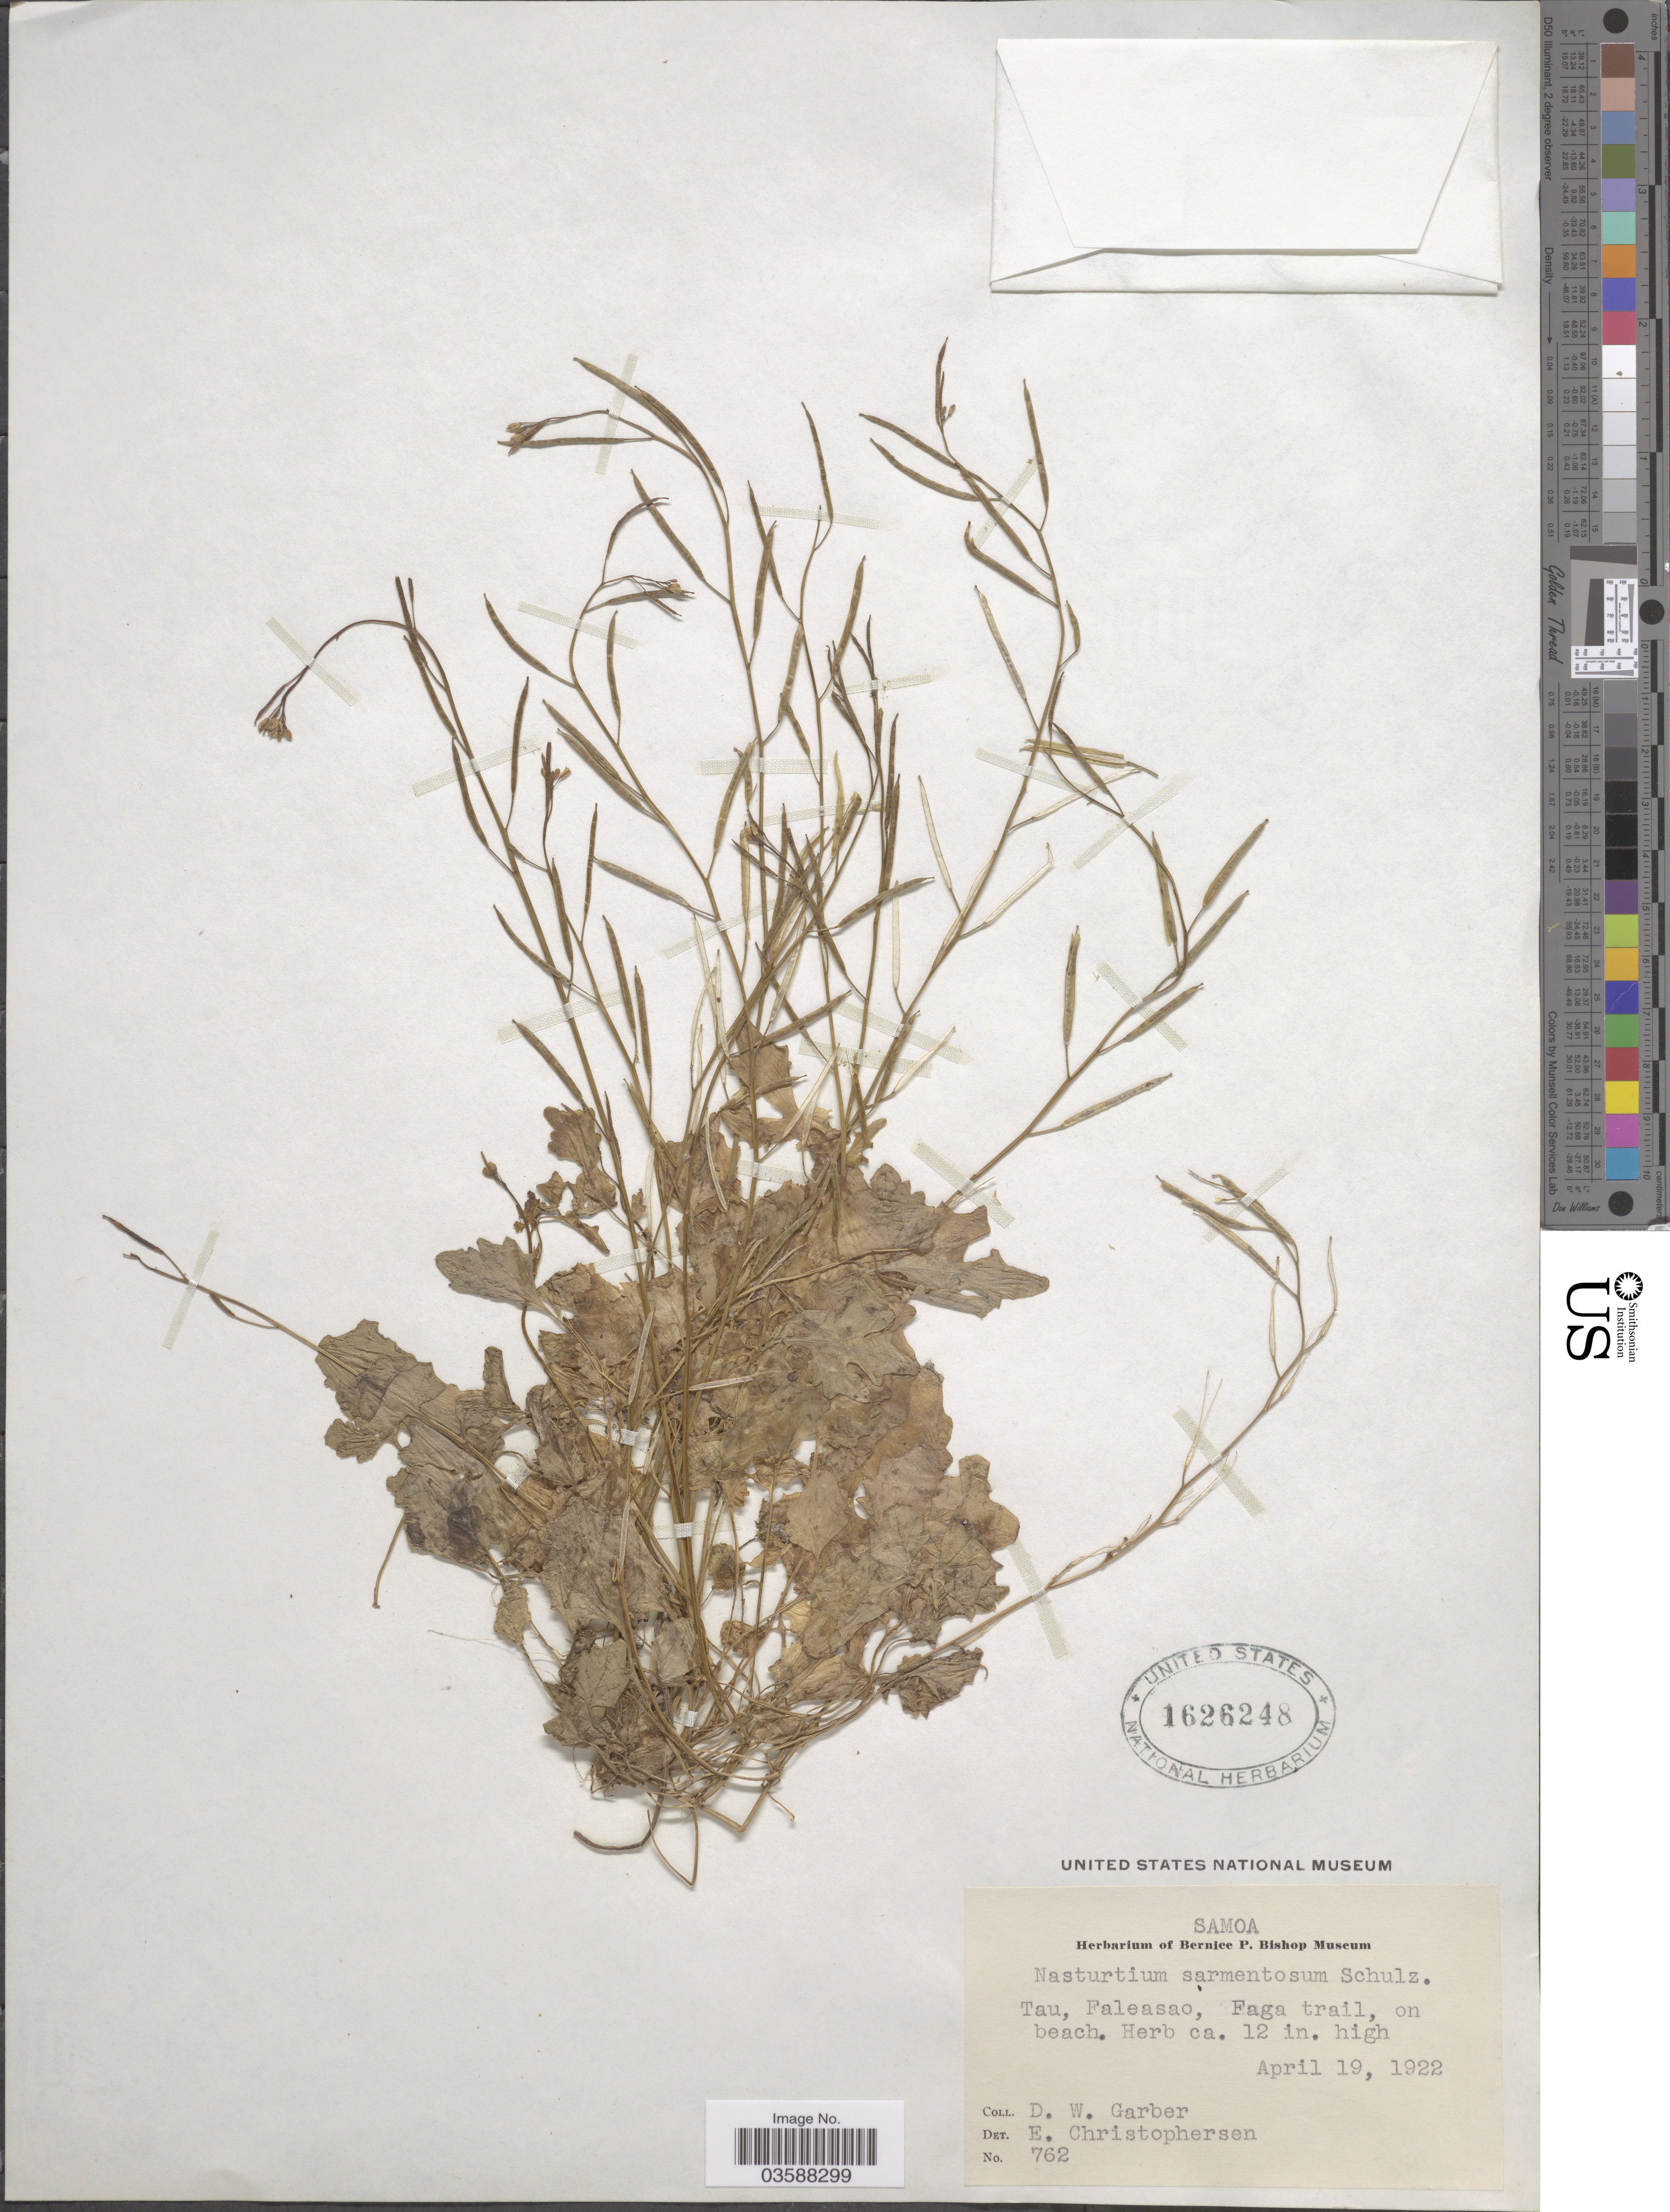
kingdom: Plantae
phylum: Tracheophyta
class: Magnoliopsida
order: Brassicales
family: Brassicaceae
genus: Rorippa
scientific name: Rorippa sarmentosa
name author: (Sol. ex G. Forst.) J.F. Macbr.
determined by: Strong, M. T., (US), Smithsonian Institution - National Museum of Natural History (UNITED STATES)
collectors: D. W. Garber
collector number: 762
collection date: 1922-04-19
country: American Samoa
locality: Tau, Faleasao, Faga trail, on beach.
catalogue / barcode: US 1626248